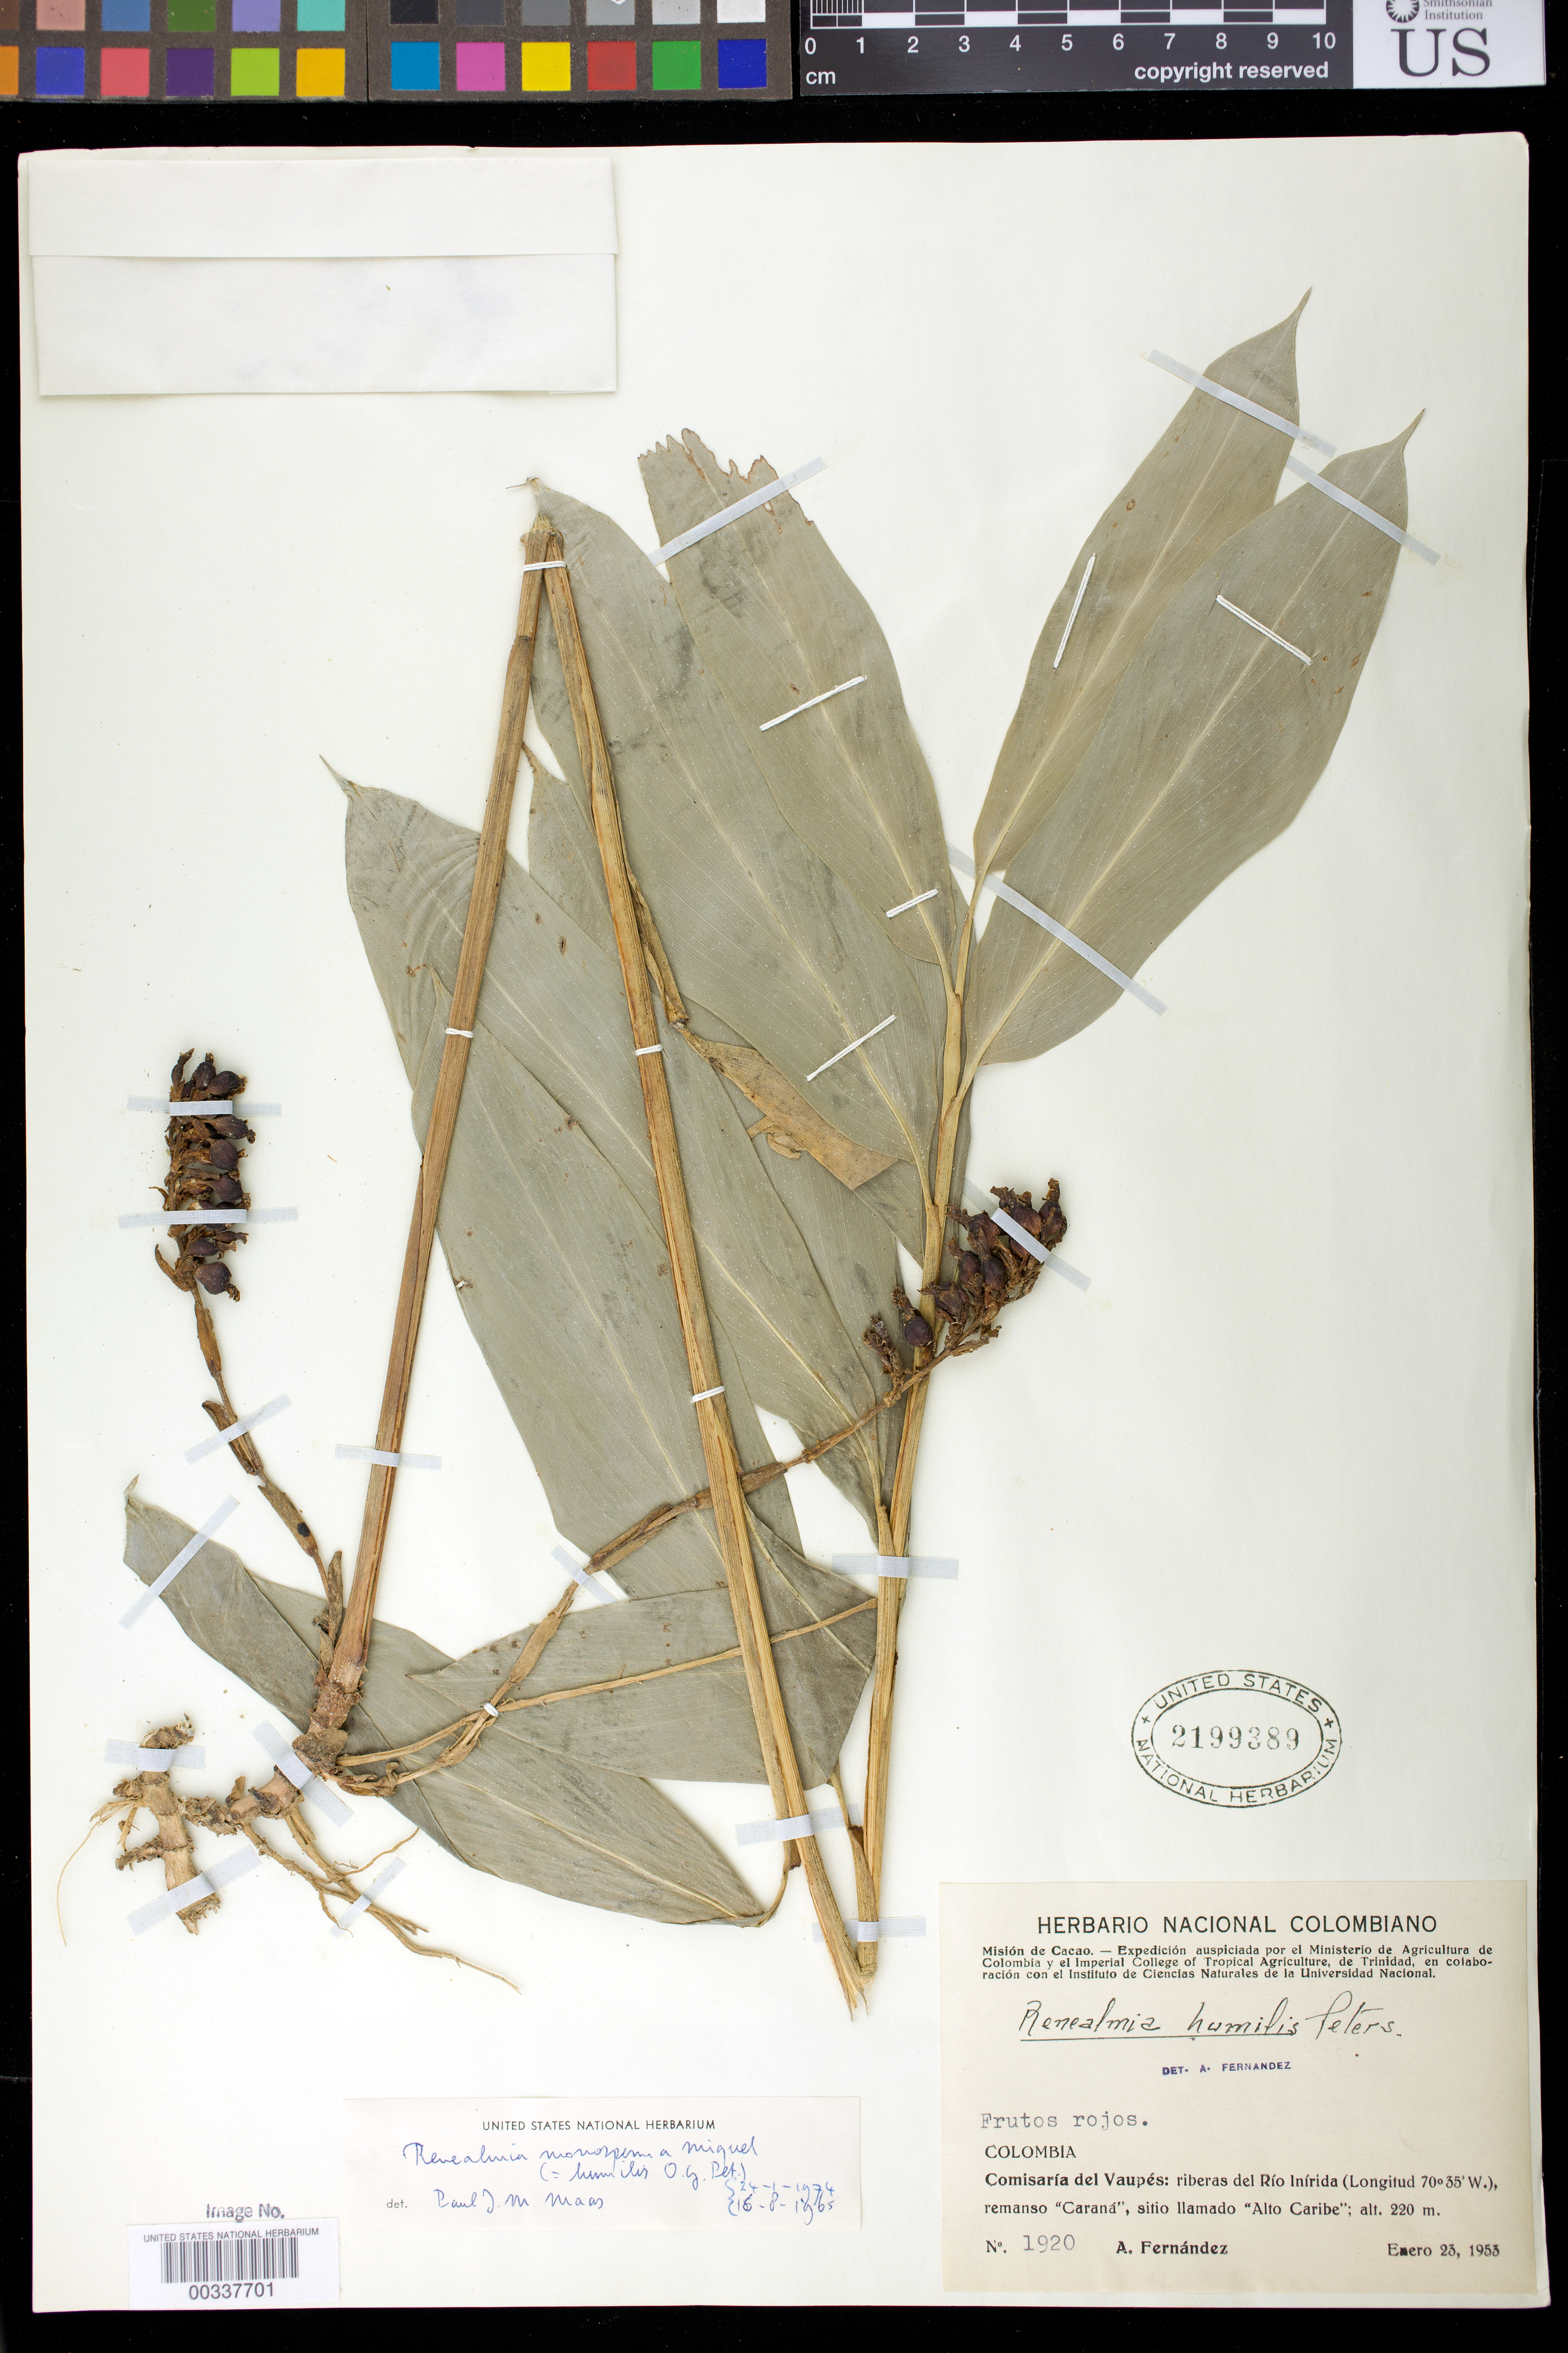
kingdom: Plantae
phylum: Tracheophyta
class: Liliopsida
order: Zingiberales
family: Zingiberaceae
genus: Renealmia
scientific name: Renealmia monosperma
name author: Miq.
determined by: Maas, Paul J. M.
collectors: Á. Fernández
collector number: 1920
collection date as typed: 23 Jan 1953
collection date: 1953-01-23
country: Colombia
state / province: Vaupés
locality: Riberas del Rio Inirida, remanso "carana", Sitio llamado "Alto Caribe"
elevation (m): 220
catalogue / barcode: US 2199389